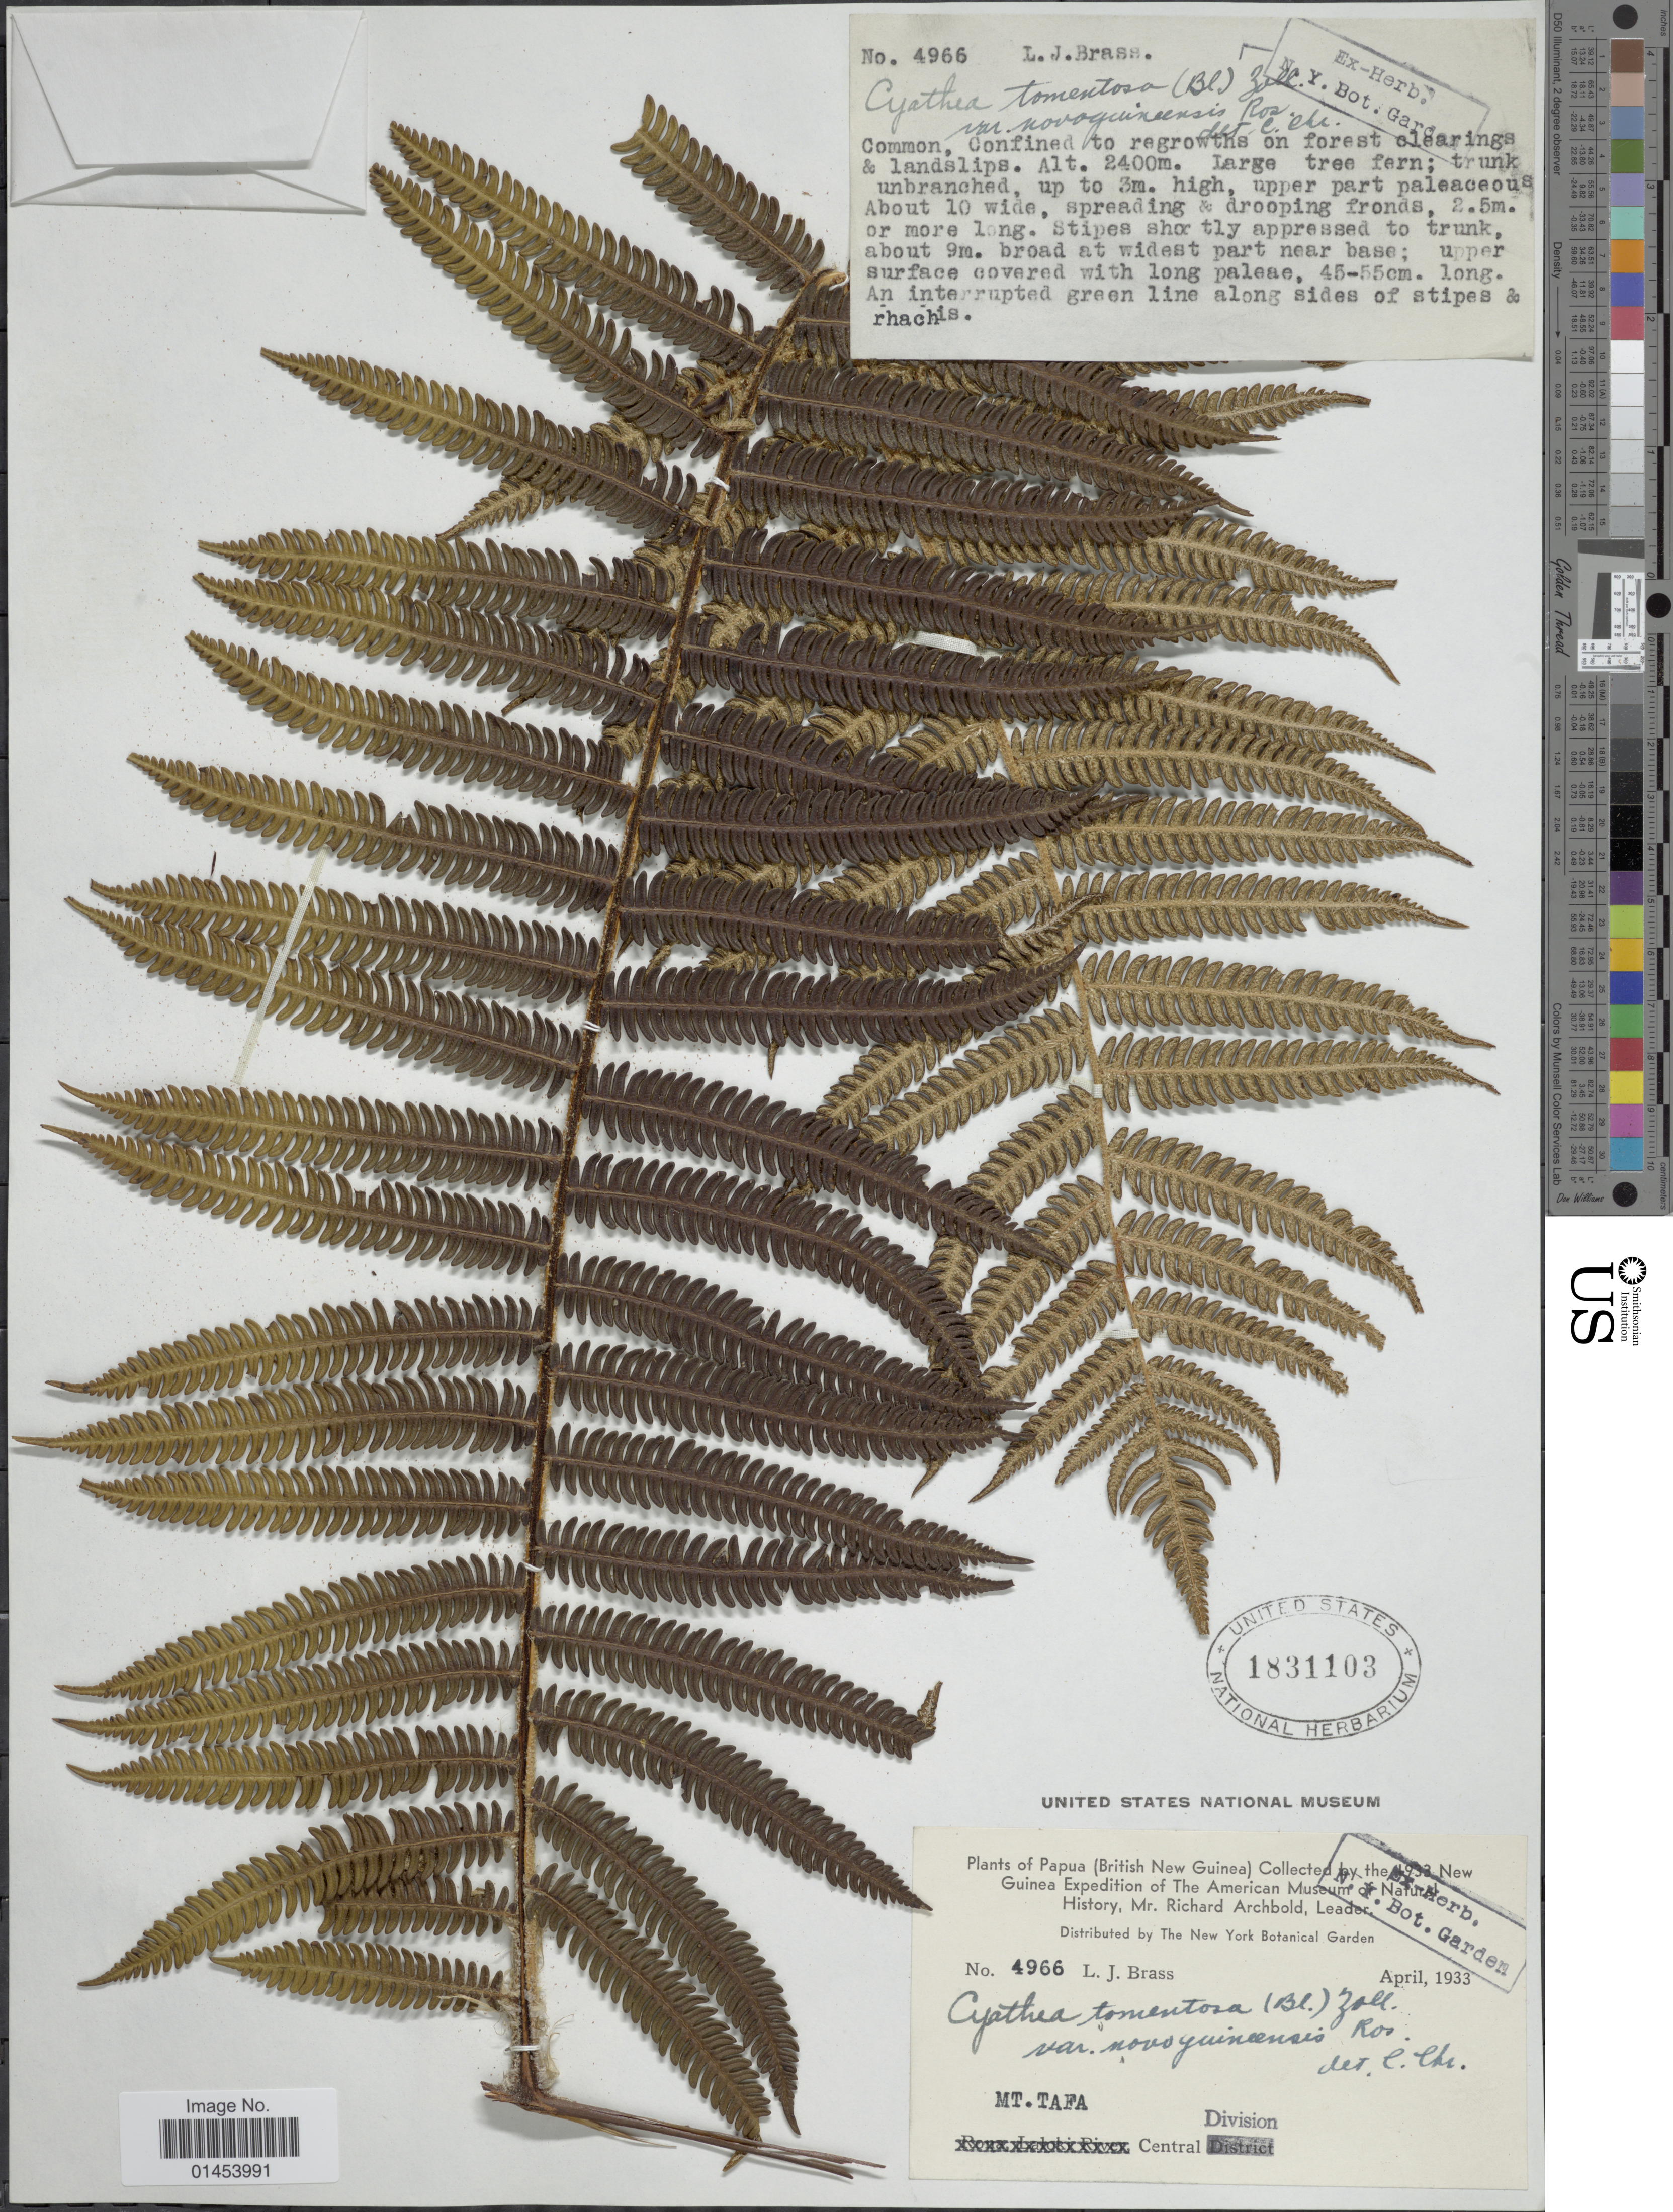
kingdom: Plantae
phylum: Tracheophyta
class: Polypodiopsida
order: Cyatheales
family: Cyatheaceae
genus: Cyathea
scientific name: Cyathea tomentosa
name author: (Blume) Zoll. & Moritzi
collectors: L. J. Brass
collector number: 4966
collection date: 1933-04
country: Papua New Guinea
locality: British New Guinea. Mt. Tafa. Central Division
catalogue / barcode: US 1831103